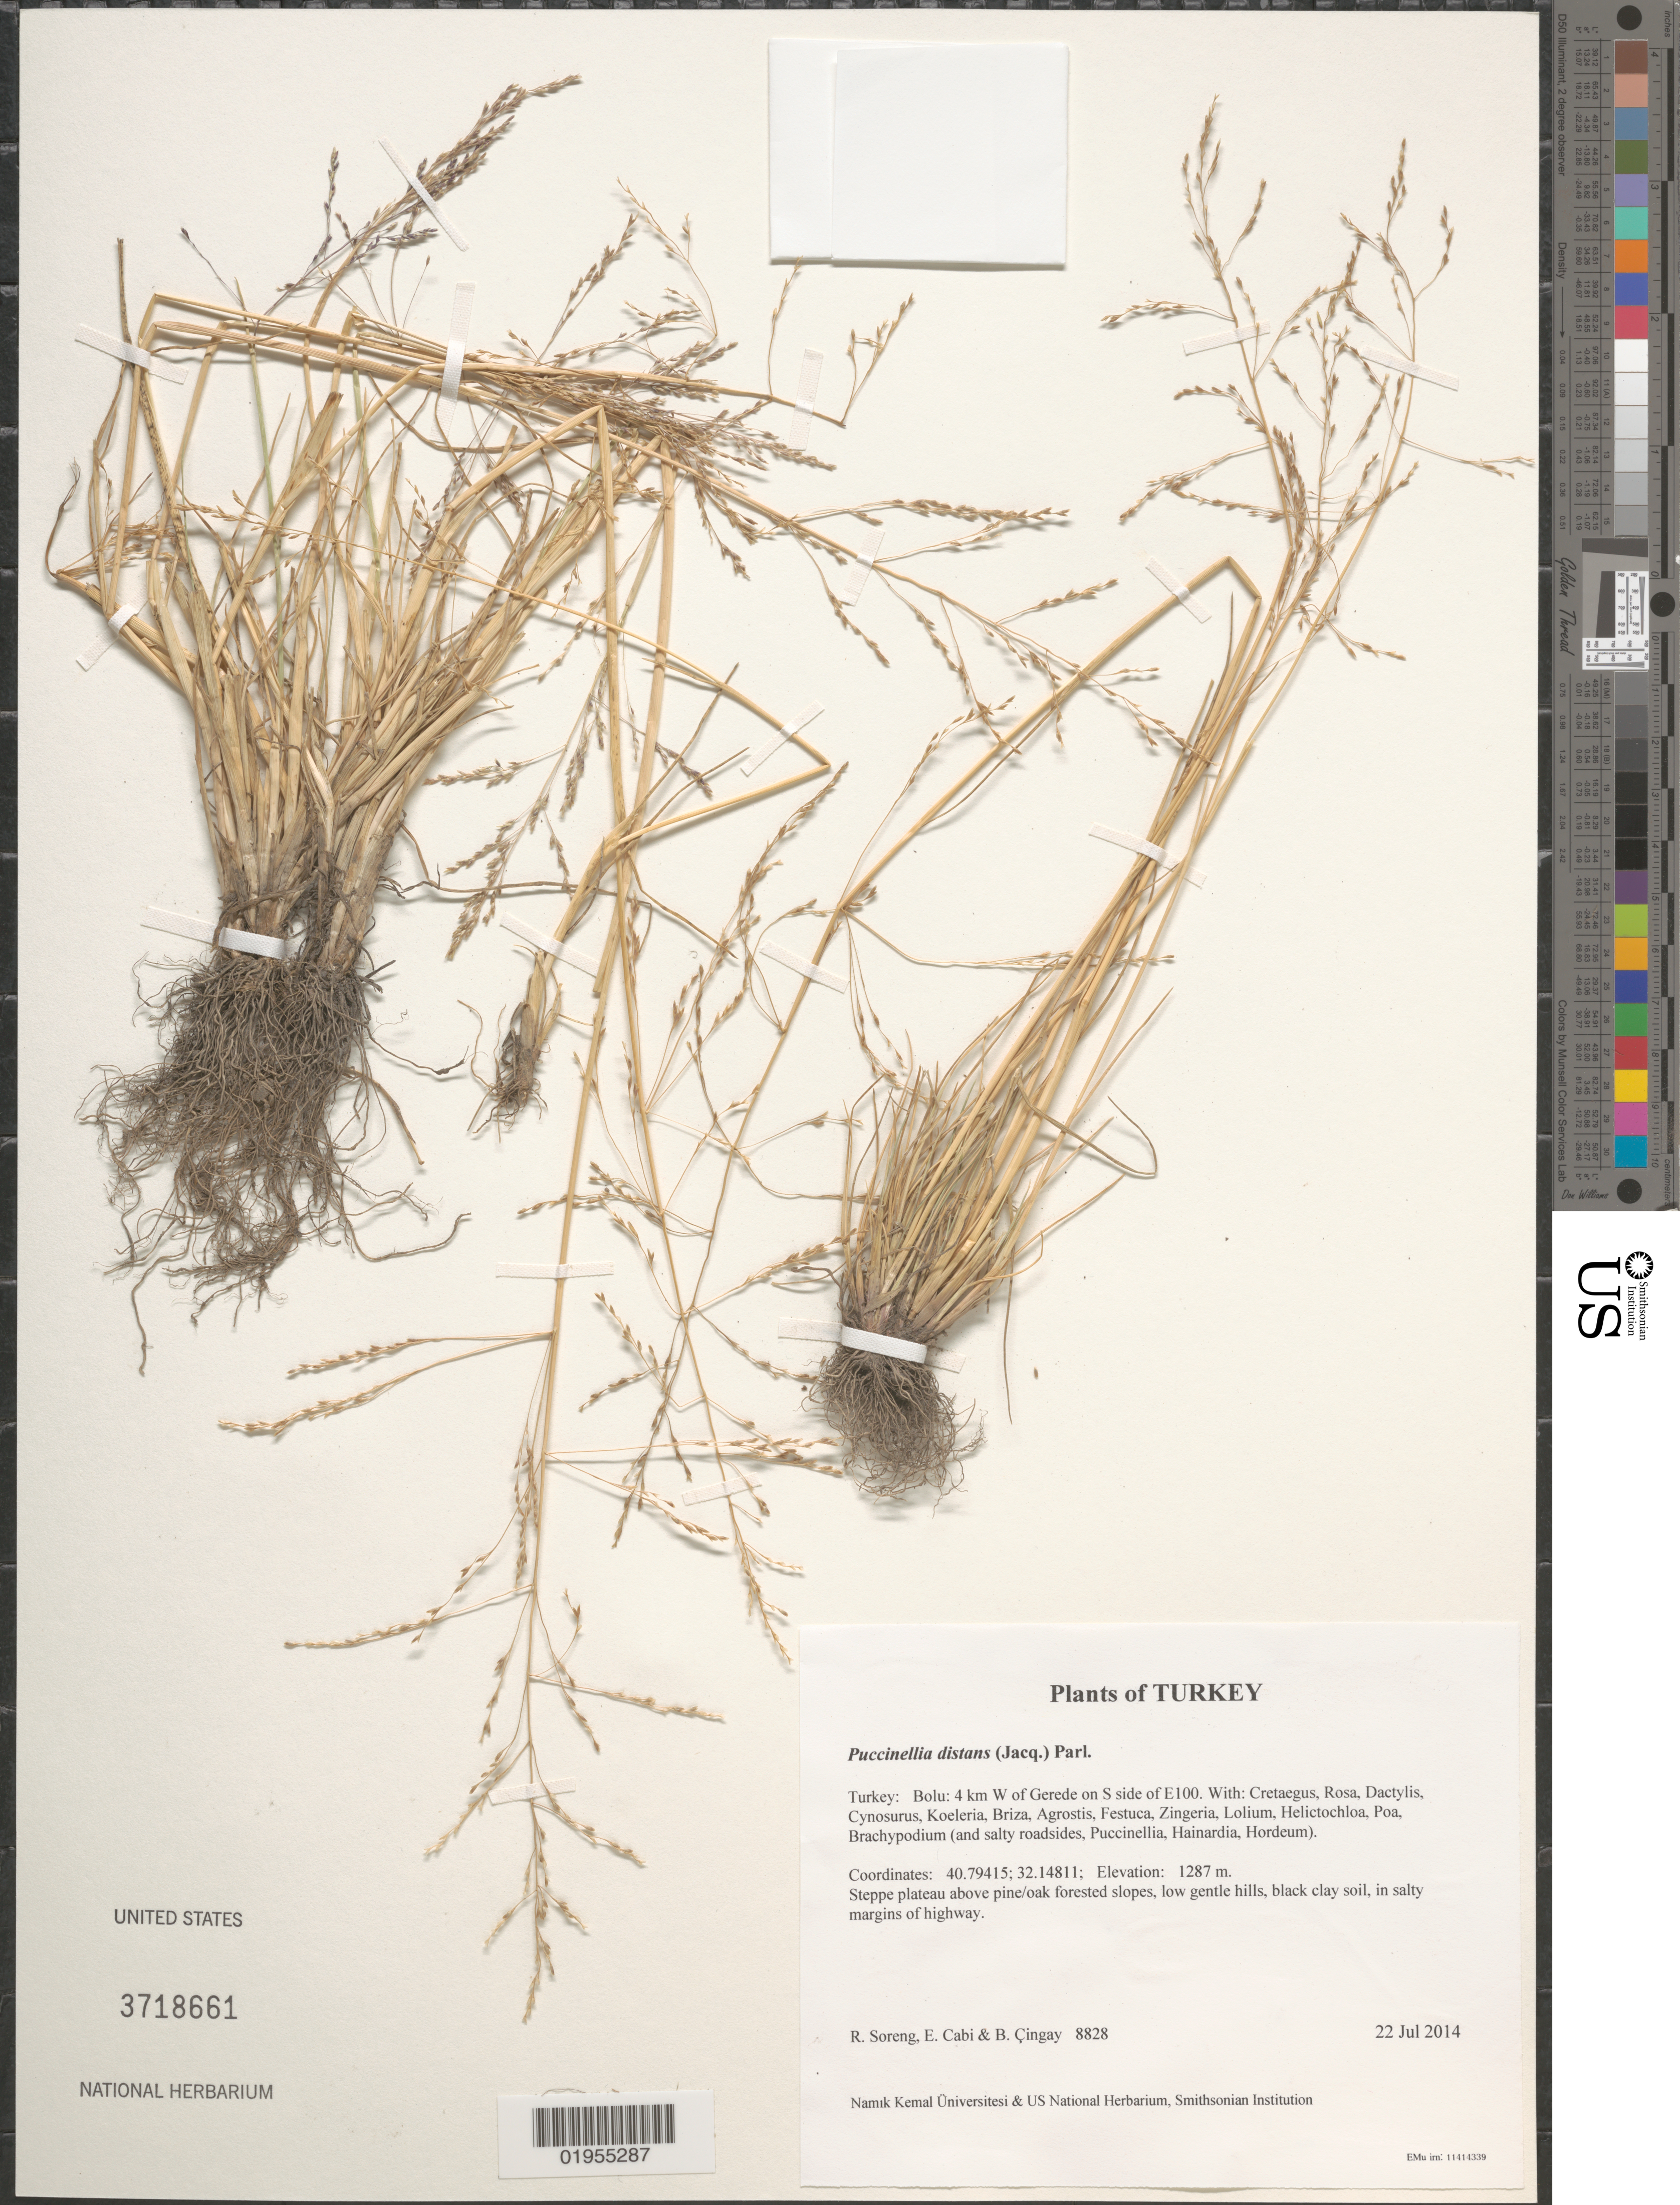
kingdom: Plantae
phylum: Tracheophyta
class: Liliopsida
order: Poales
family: Poaceae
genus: Puccinellia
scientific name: Puccinellia distans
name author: (Jacq.) Parl.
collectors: R. J. Soreng, E. Cabi & B. Çıngay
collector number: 8828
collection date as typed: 22 Jul 2014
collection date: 2014-07-22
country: Turkey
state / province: Bolu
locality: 4 km W of Gerede on S side of E100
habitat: Steppe plateau above pine/oak forested slopes, low gentle hills, black clay soil, in salty margins of highway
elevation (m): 1287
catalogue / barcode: US 3718661